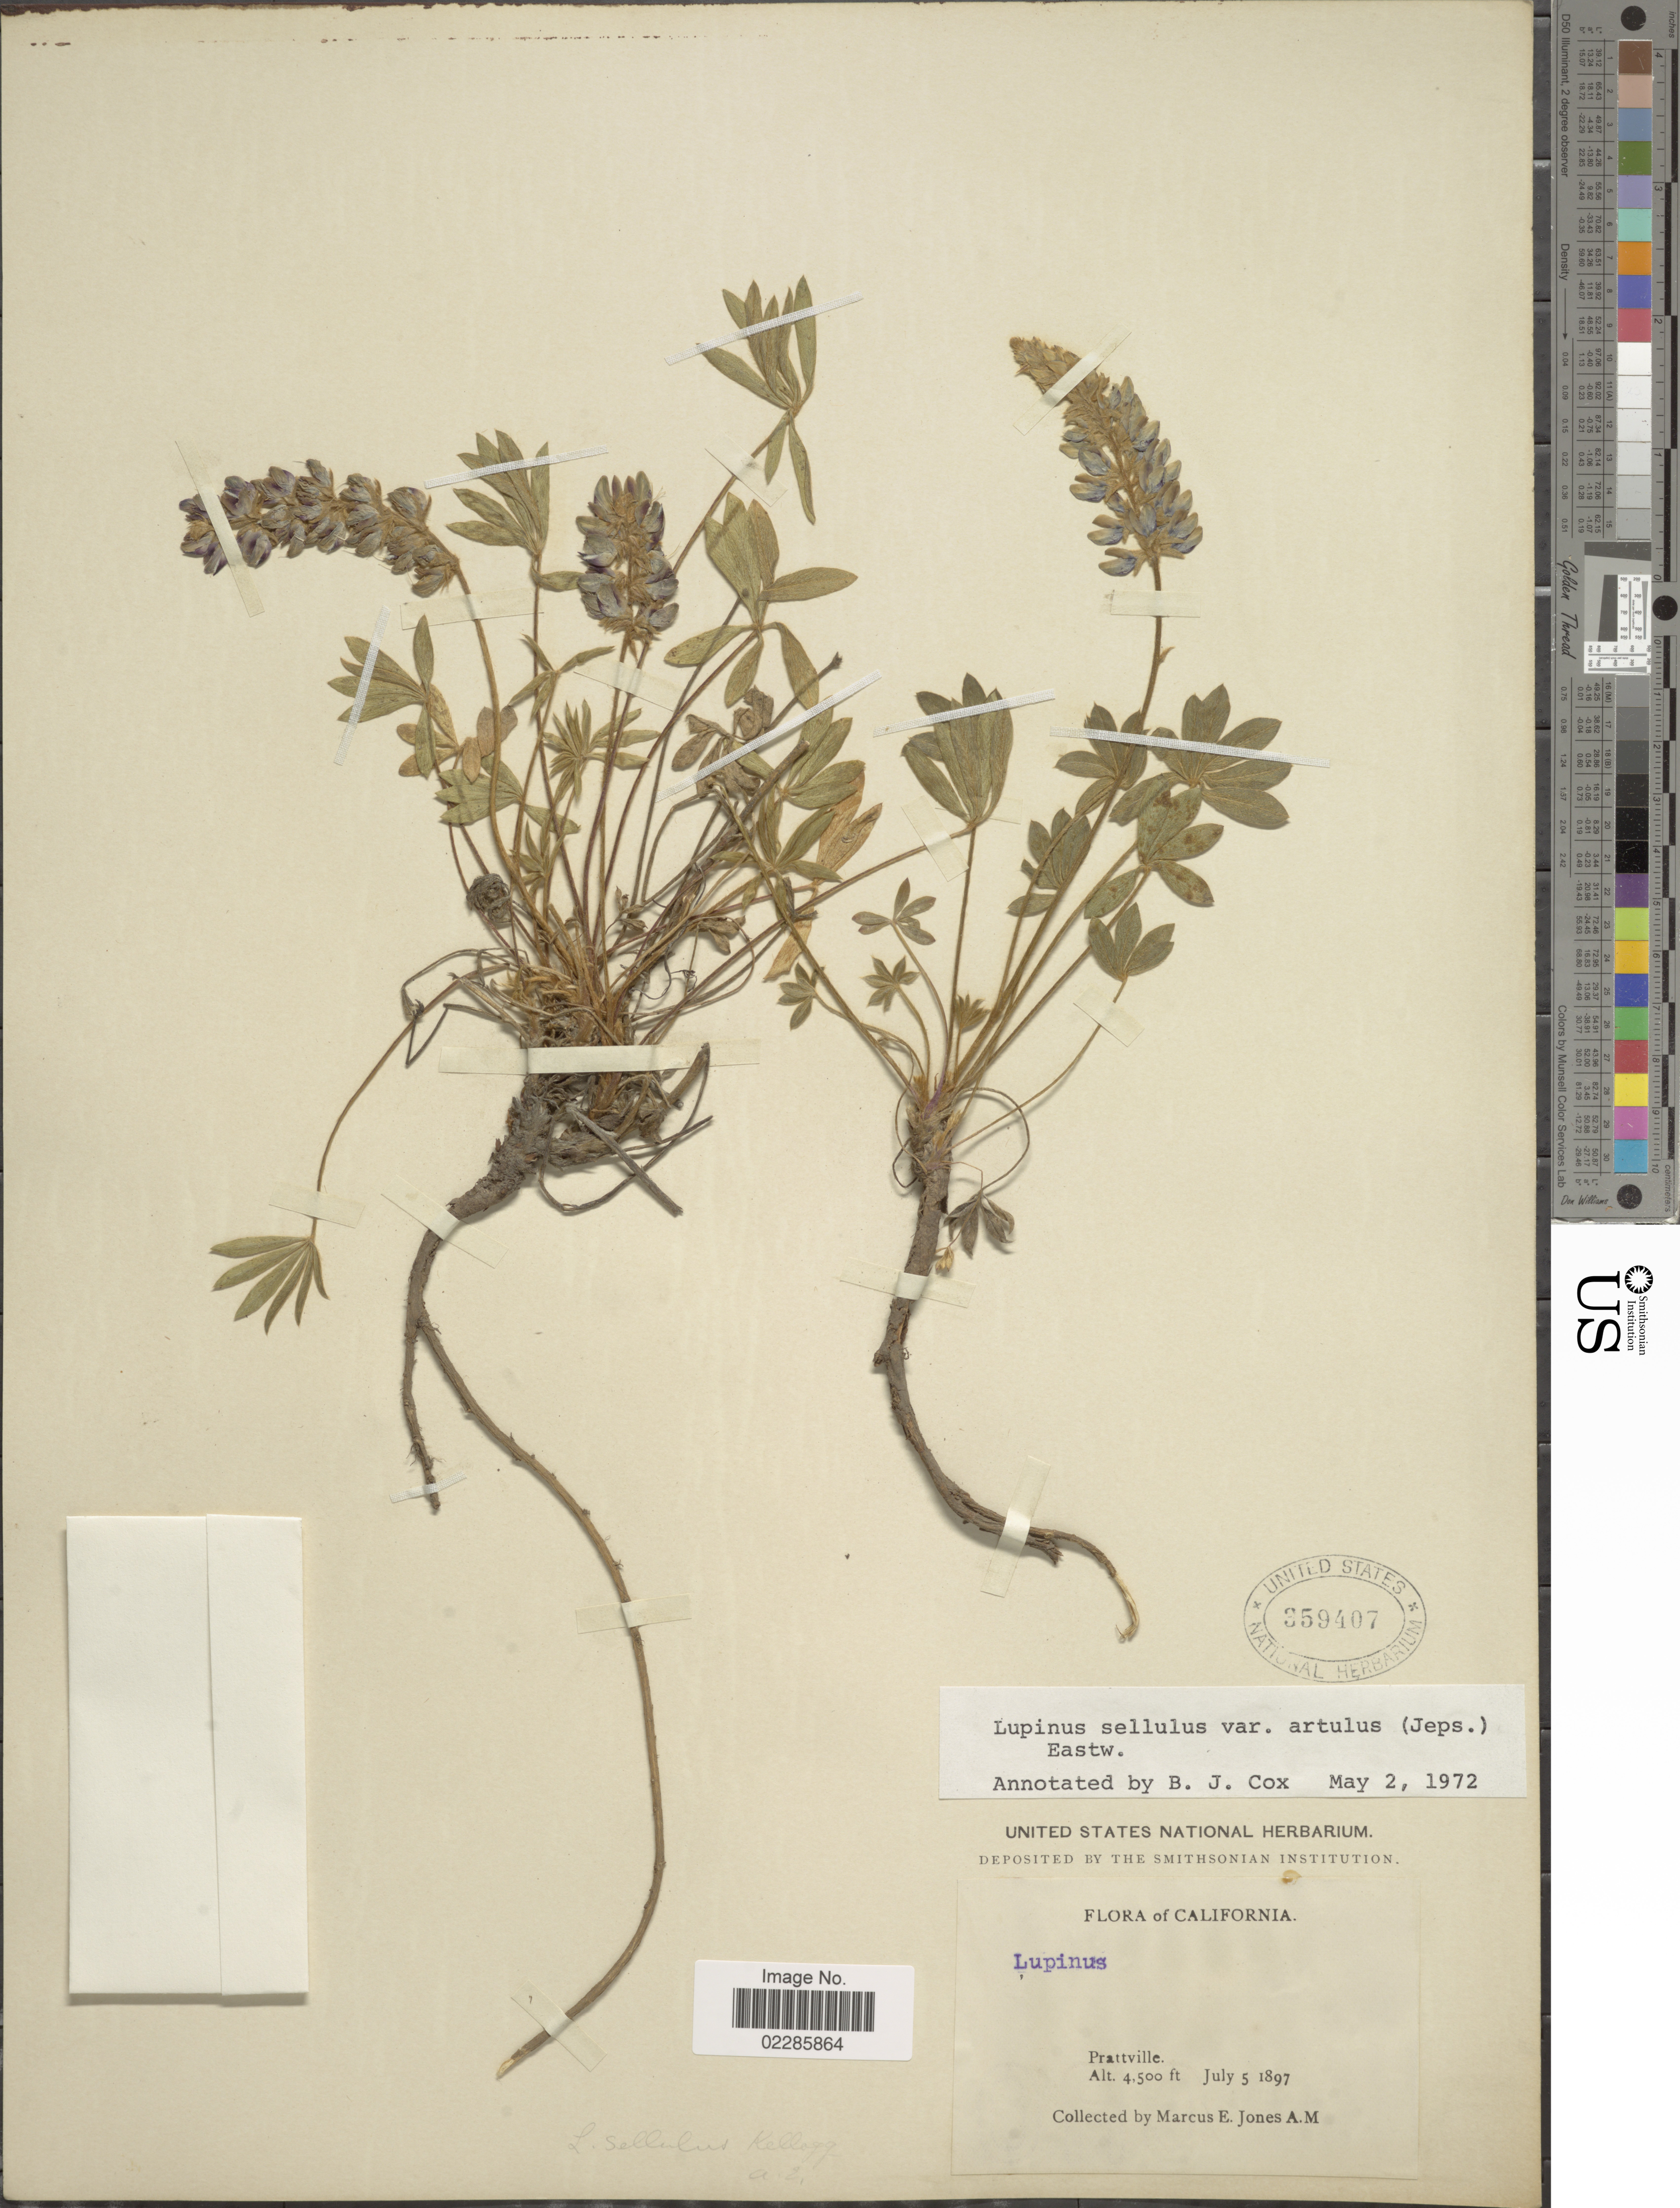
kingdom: Plantae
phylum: Tracheophyta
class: Magnoliopsida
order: Fabales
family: Fabaceae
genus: Lupinus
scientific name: Lupinus sellulus var. artulus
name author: (Jeps.) Eastw.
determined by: Cox, B. J.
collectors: M. E. Jones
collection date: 1897-07-05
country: United States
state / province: California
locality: Pratville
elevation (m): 1372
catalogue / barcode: US 359407